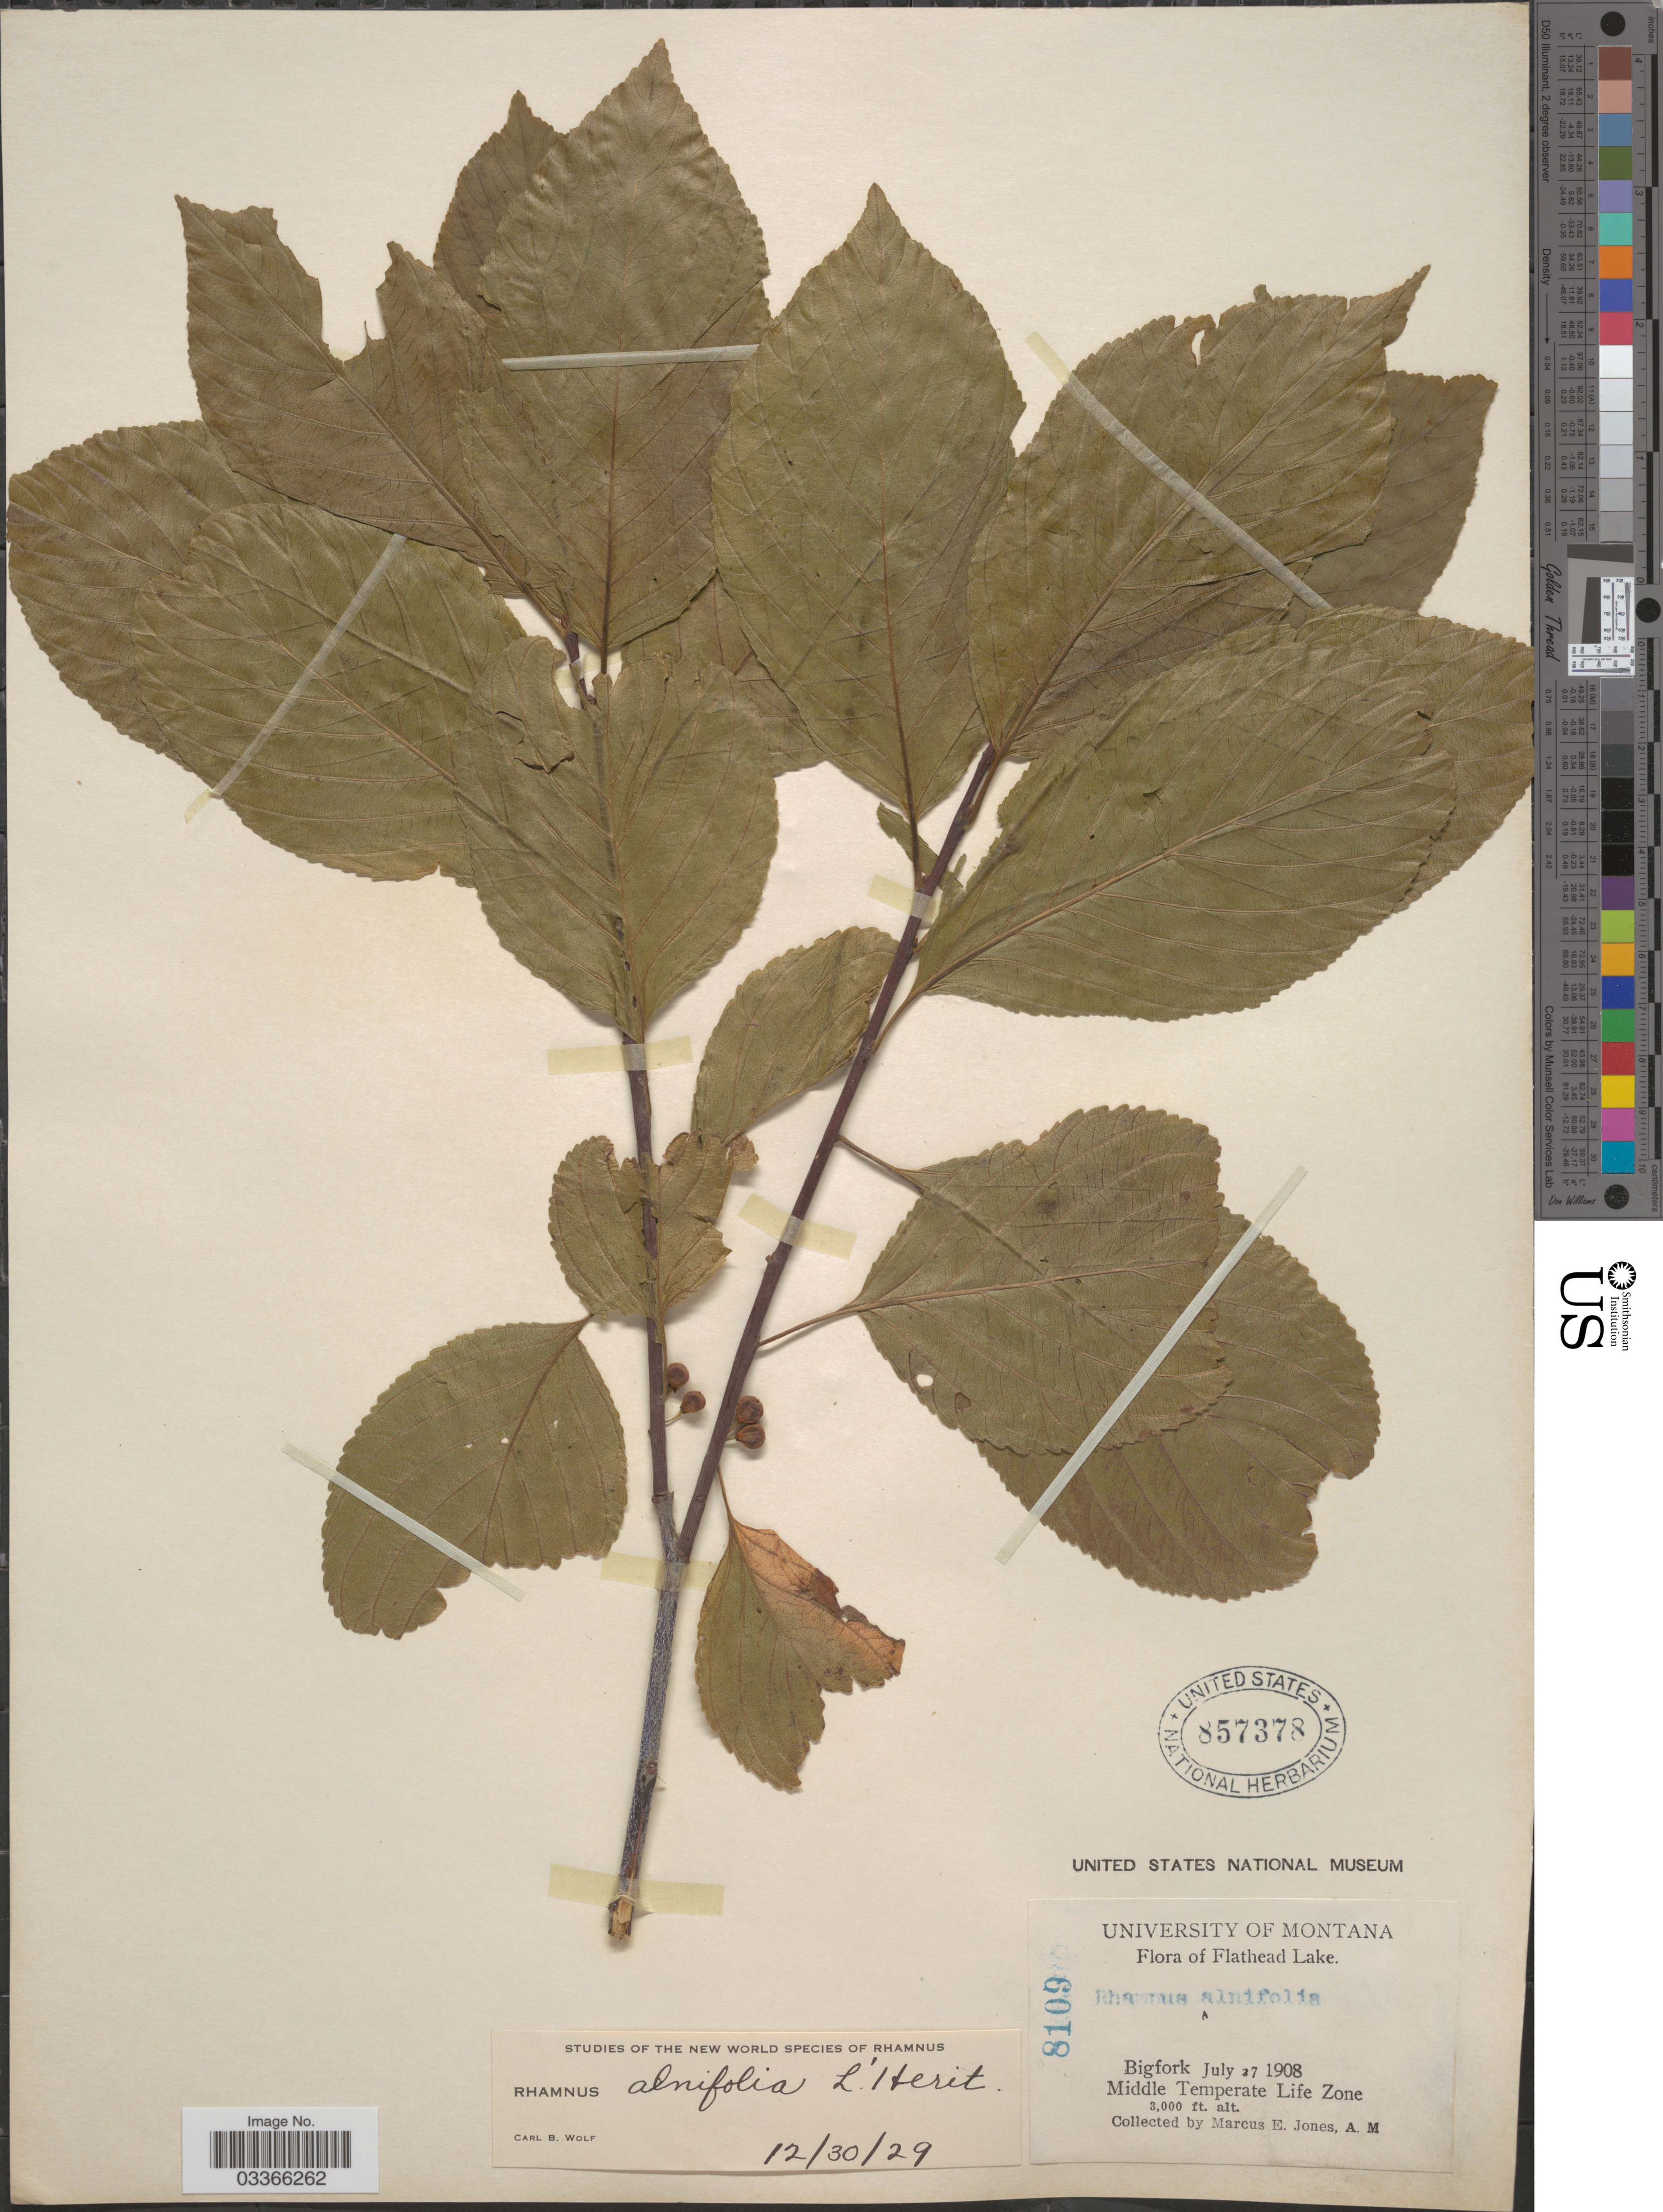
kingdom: Plantae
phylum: Tracheophyta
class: Magnoliopsida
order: Rosales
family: Rhamnaceae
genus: Rhamnus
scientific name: Rhamnus alnifolia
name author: L'Hér.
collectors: M. E. Jones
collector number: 8103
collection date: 1908-07-27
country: United States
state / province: Montana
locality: Flathead Lake, Bigfork, Middle Temperate Life Zone.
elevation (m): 914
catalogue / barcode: US 857378